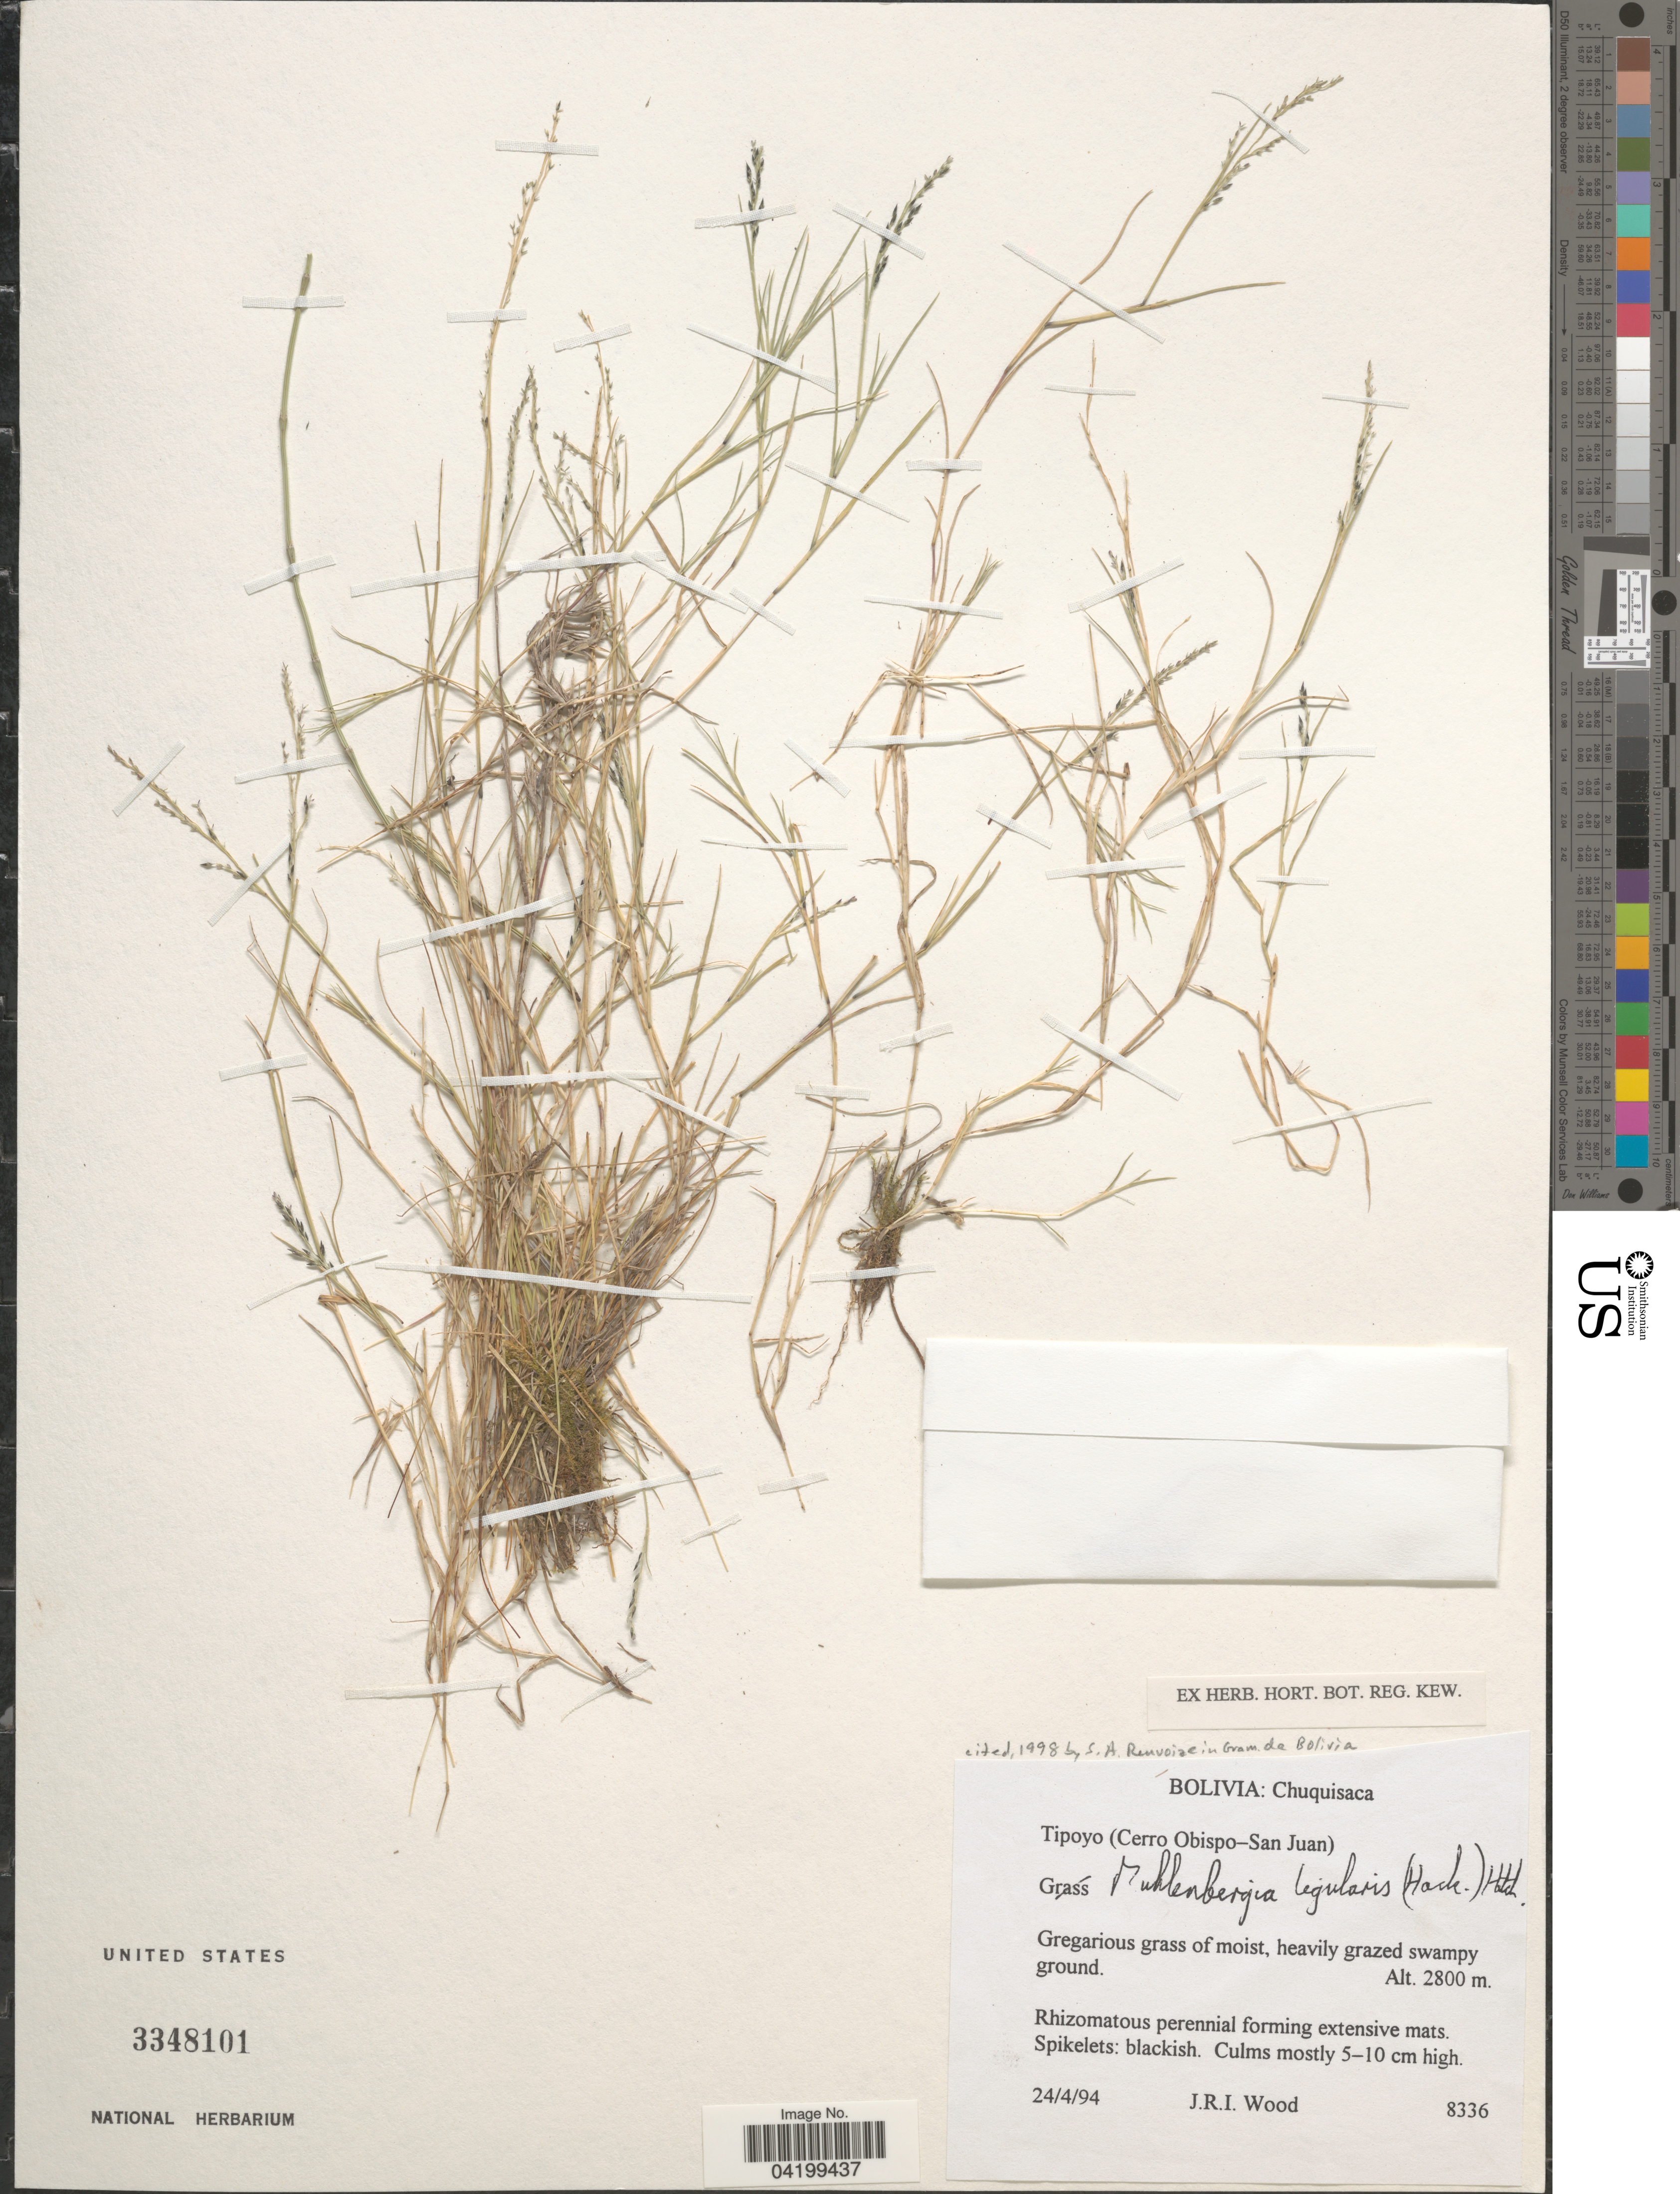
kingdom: Plantae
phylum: Tracheophyta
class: Liliopsida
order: Poales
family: Poaceae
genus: Muhlenbergia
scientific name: Muhlenbergia ligularis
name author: (Hack.) Hitchc.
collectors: J. R. I. Wood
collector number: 8336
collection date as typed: Transcribed d/m/y: 24/4/94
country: Bolivia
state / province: Chuquisaca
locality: Tipoyo (Cerro Obispo-San Juan).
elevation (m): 2800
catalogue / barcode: US 3348101